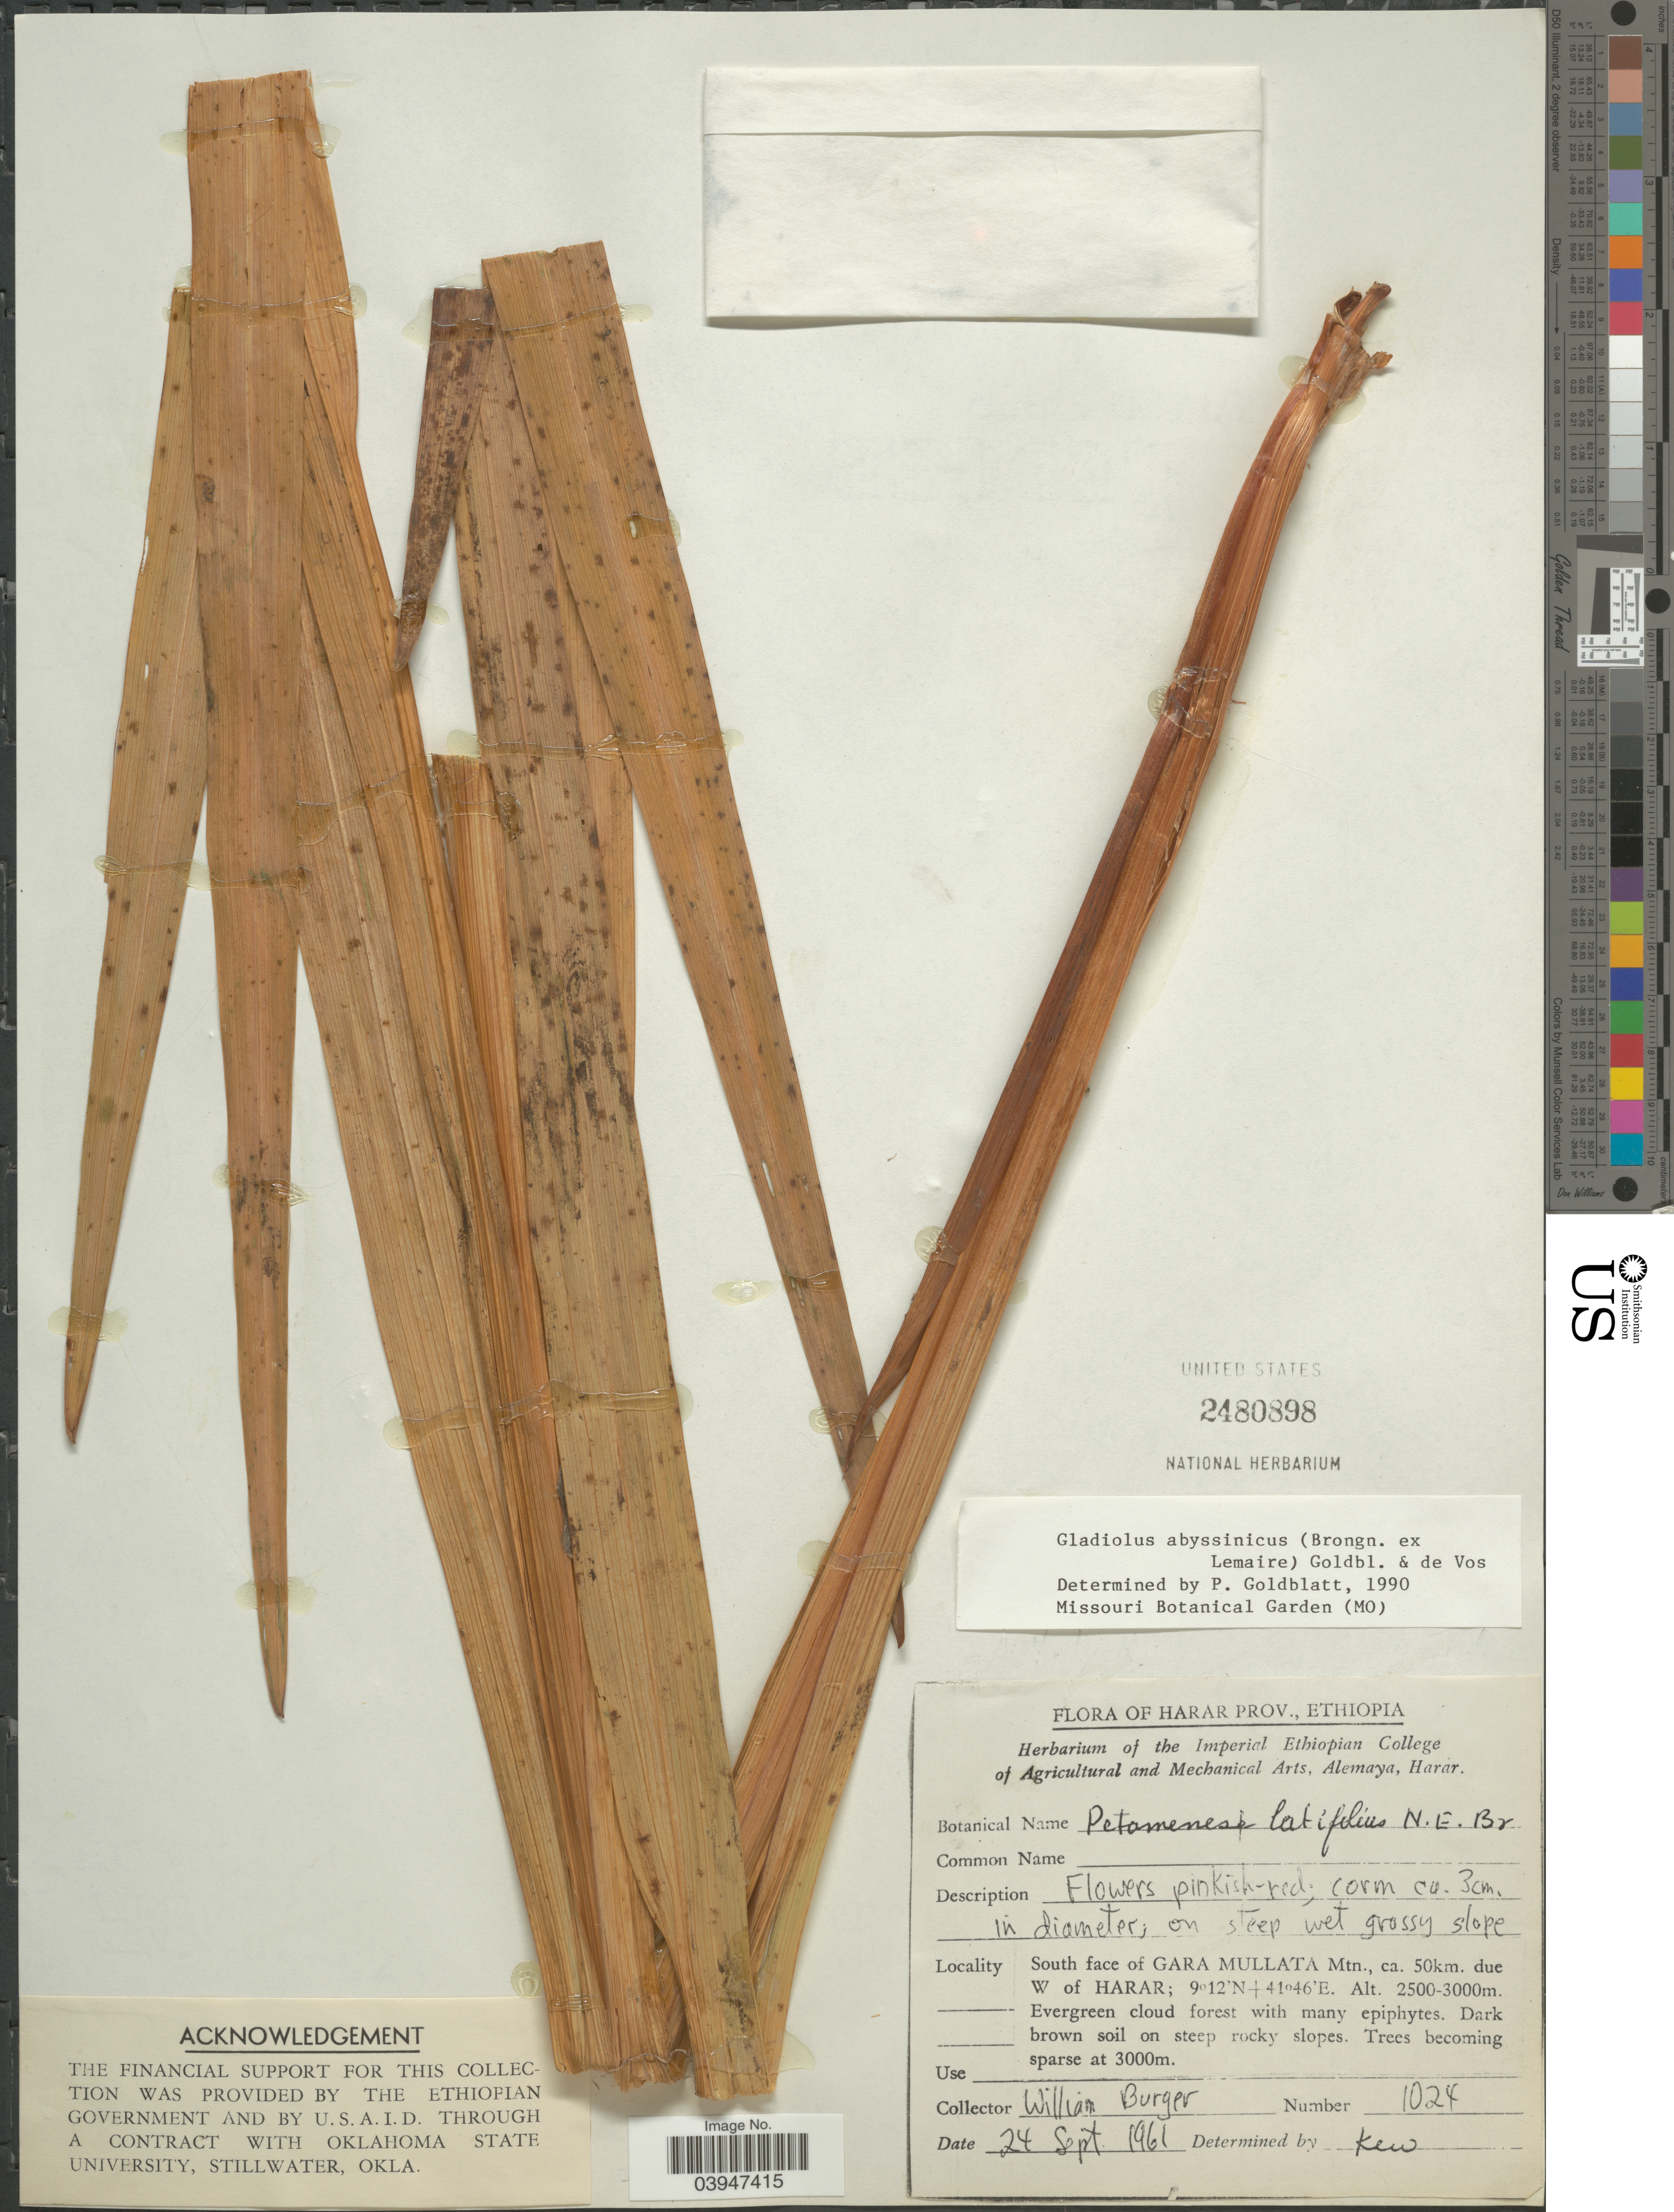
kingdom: Plantae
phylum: Tracheophyta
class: Liliopsida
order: Asparagales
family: Iridaceae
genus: Gladiolus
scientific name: Gladiolus abyssinicus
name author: (Brongn. ex Lem.) B.D. Jacks.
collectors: W. Burger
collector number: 1024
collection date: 1961-09-24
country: Ethiopia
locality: Harar Prov. South face of Gara Mullata Mtn. ca. 50km. due W of Harar.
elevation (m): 2500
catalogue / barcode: US 2480898